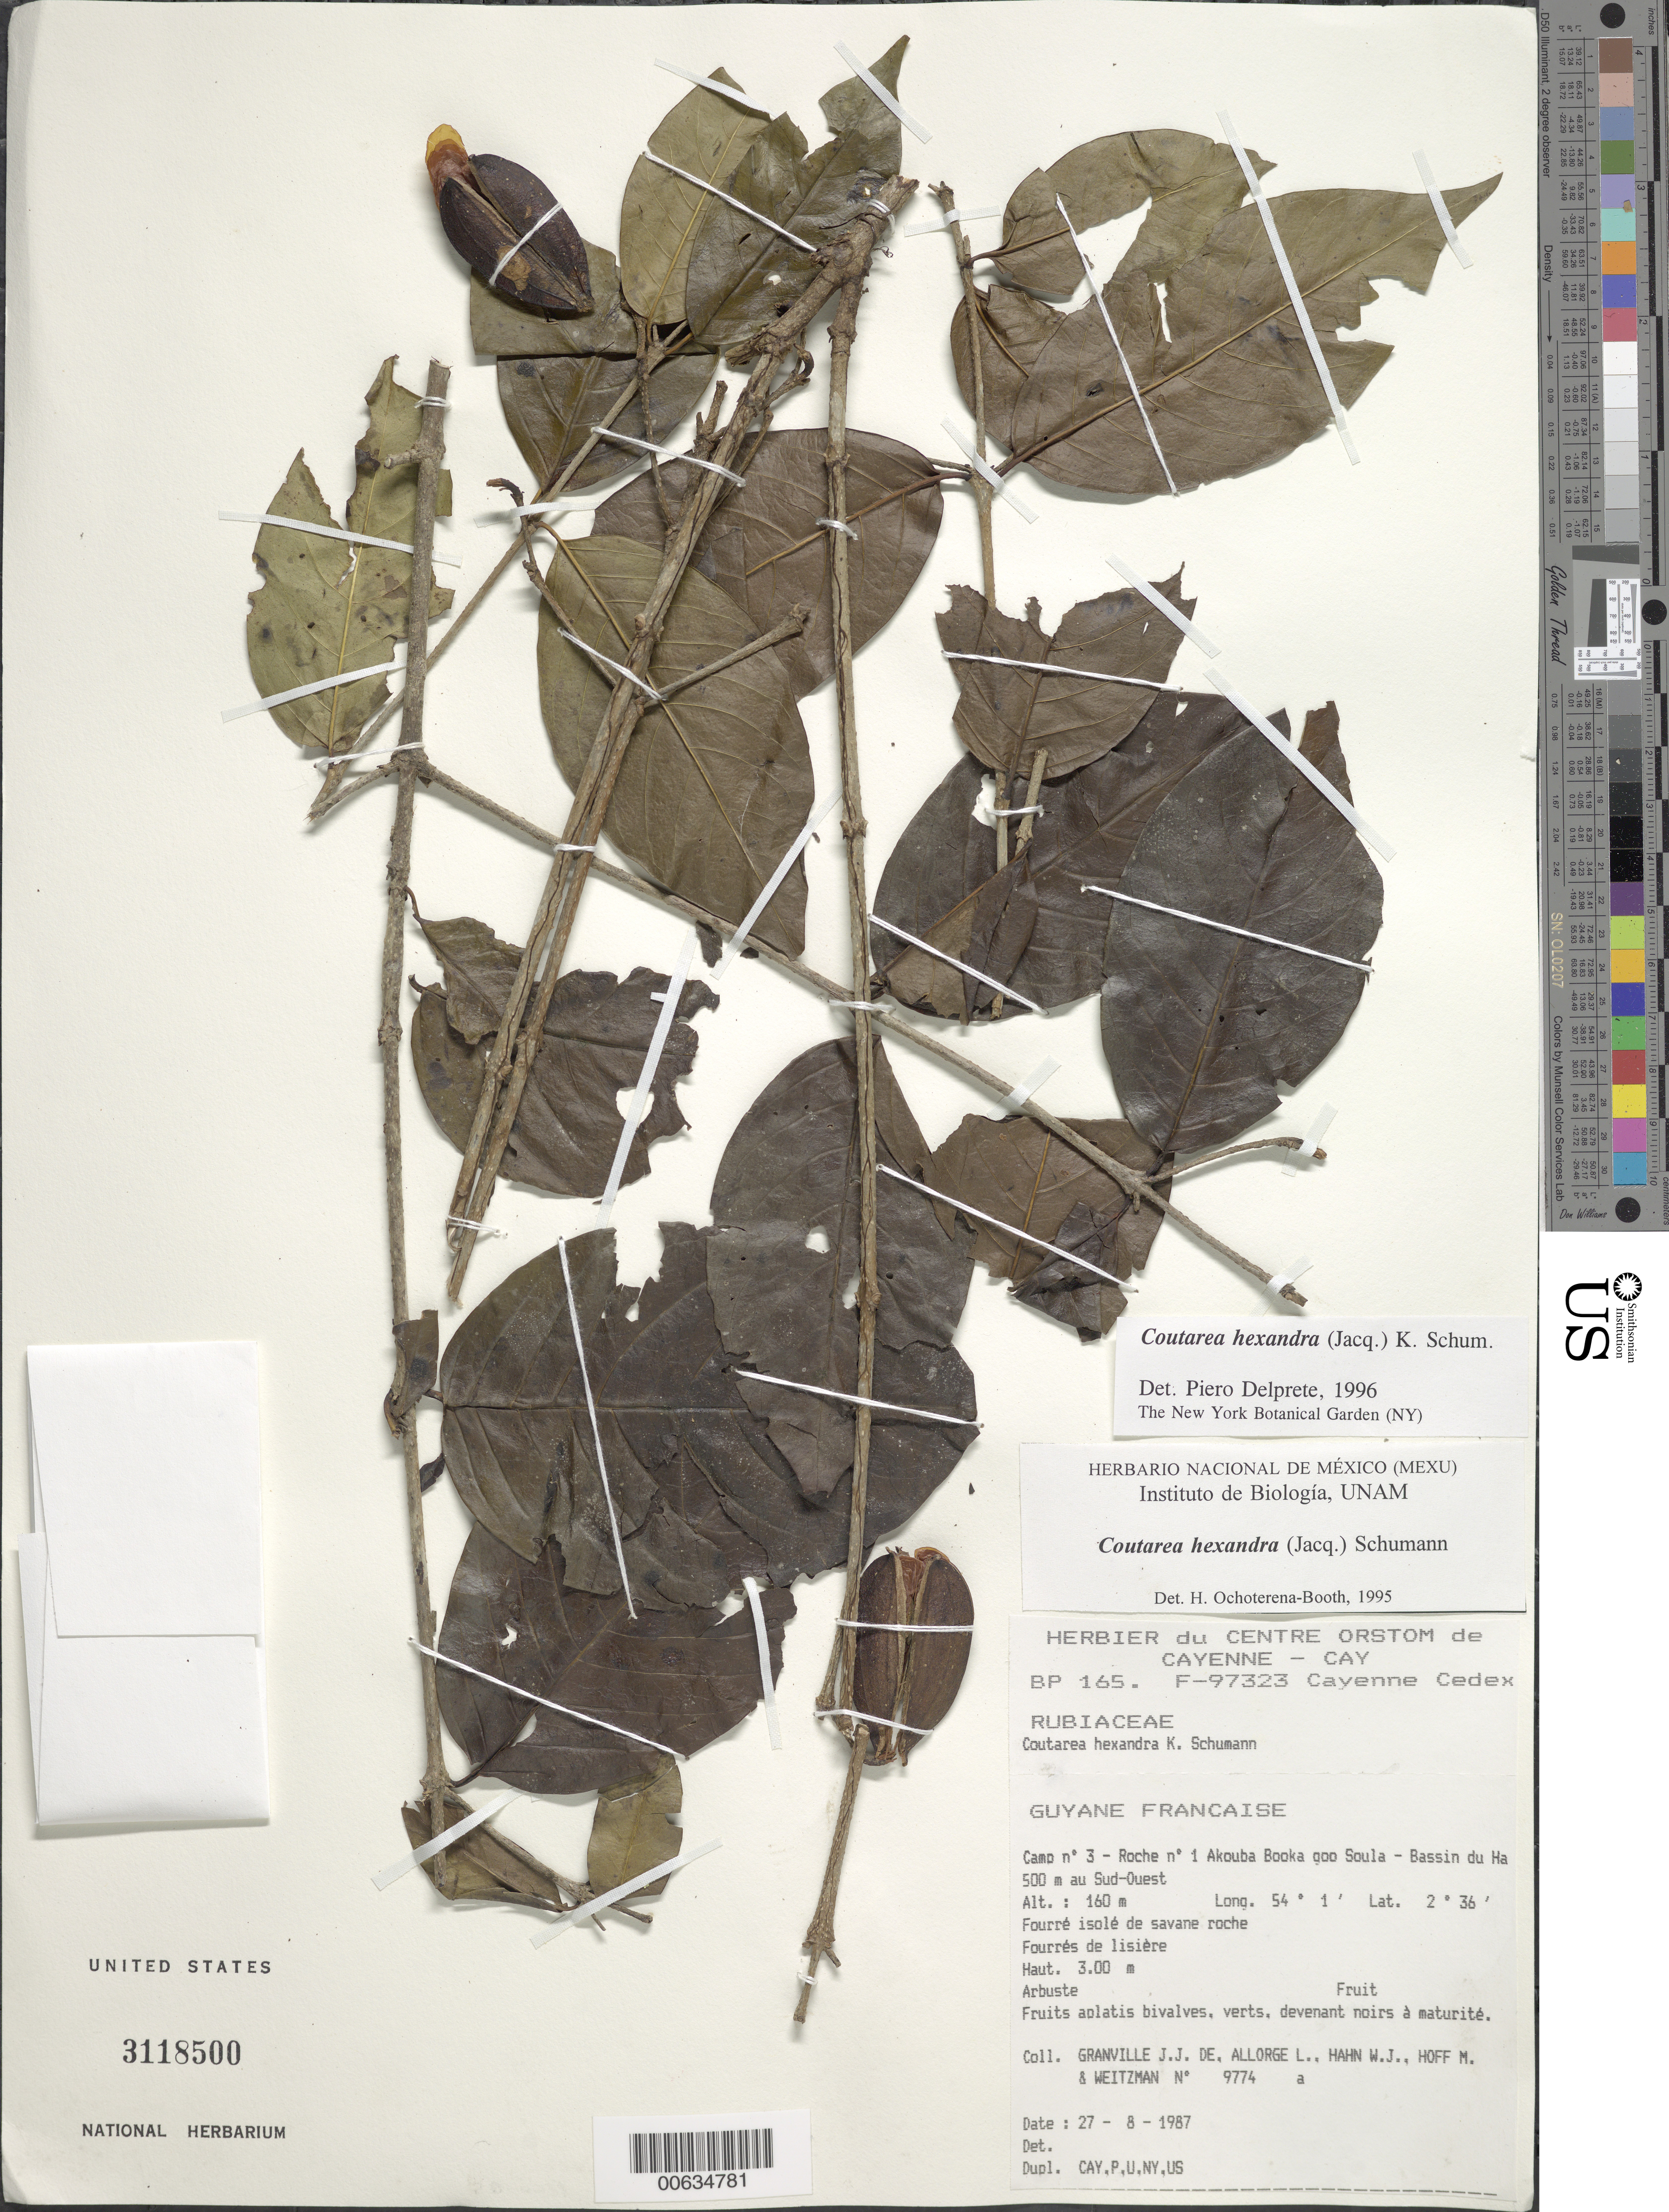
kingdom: Plantae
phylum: Tracheophyta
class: Magnoliopsida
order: Gentianales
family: Rubiaceae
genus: Coutarea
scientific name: Coutarea hexandra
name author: (Jacq.) K. Schum.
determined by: Delprete, P. G., Herb. de Guyane Cay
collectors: J.-J. de Granville, L. Allorge, W. J. Hahn, M. Hoff & A. L. Weitzman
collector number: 9774 a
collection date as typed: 27-Aug-87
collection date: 1987-08-27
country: French Guiana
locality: Akouba Booka goo Soula, Camp #3, Roche no. 1, Bassin du Haut-Marouini, 500 m au Sud-Ouest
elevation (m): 160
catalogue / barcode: US 3118500